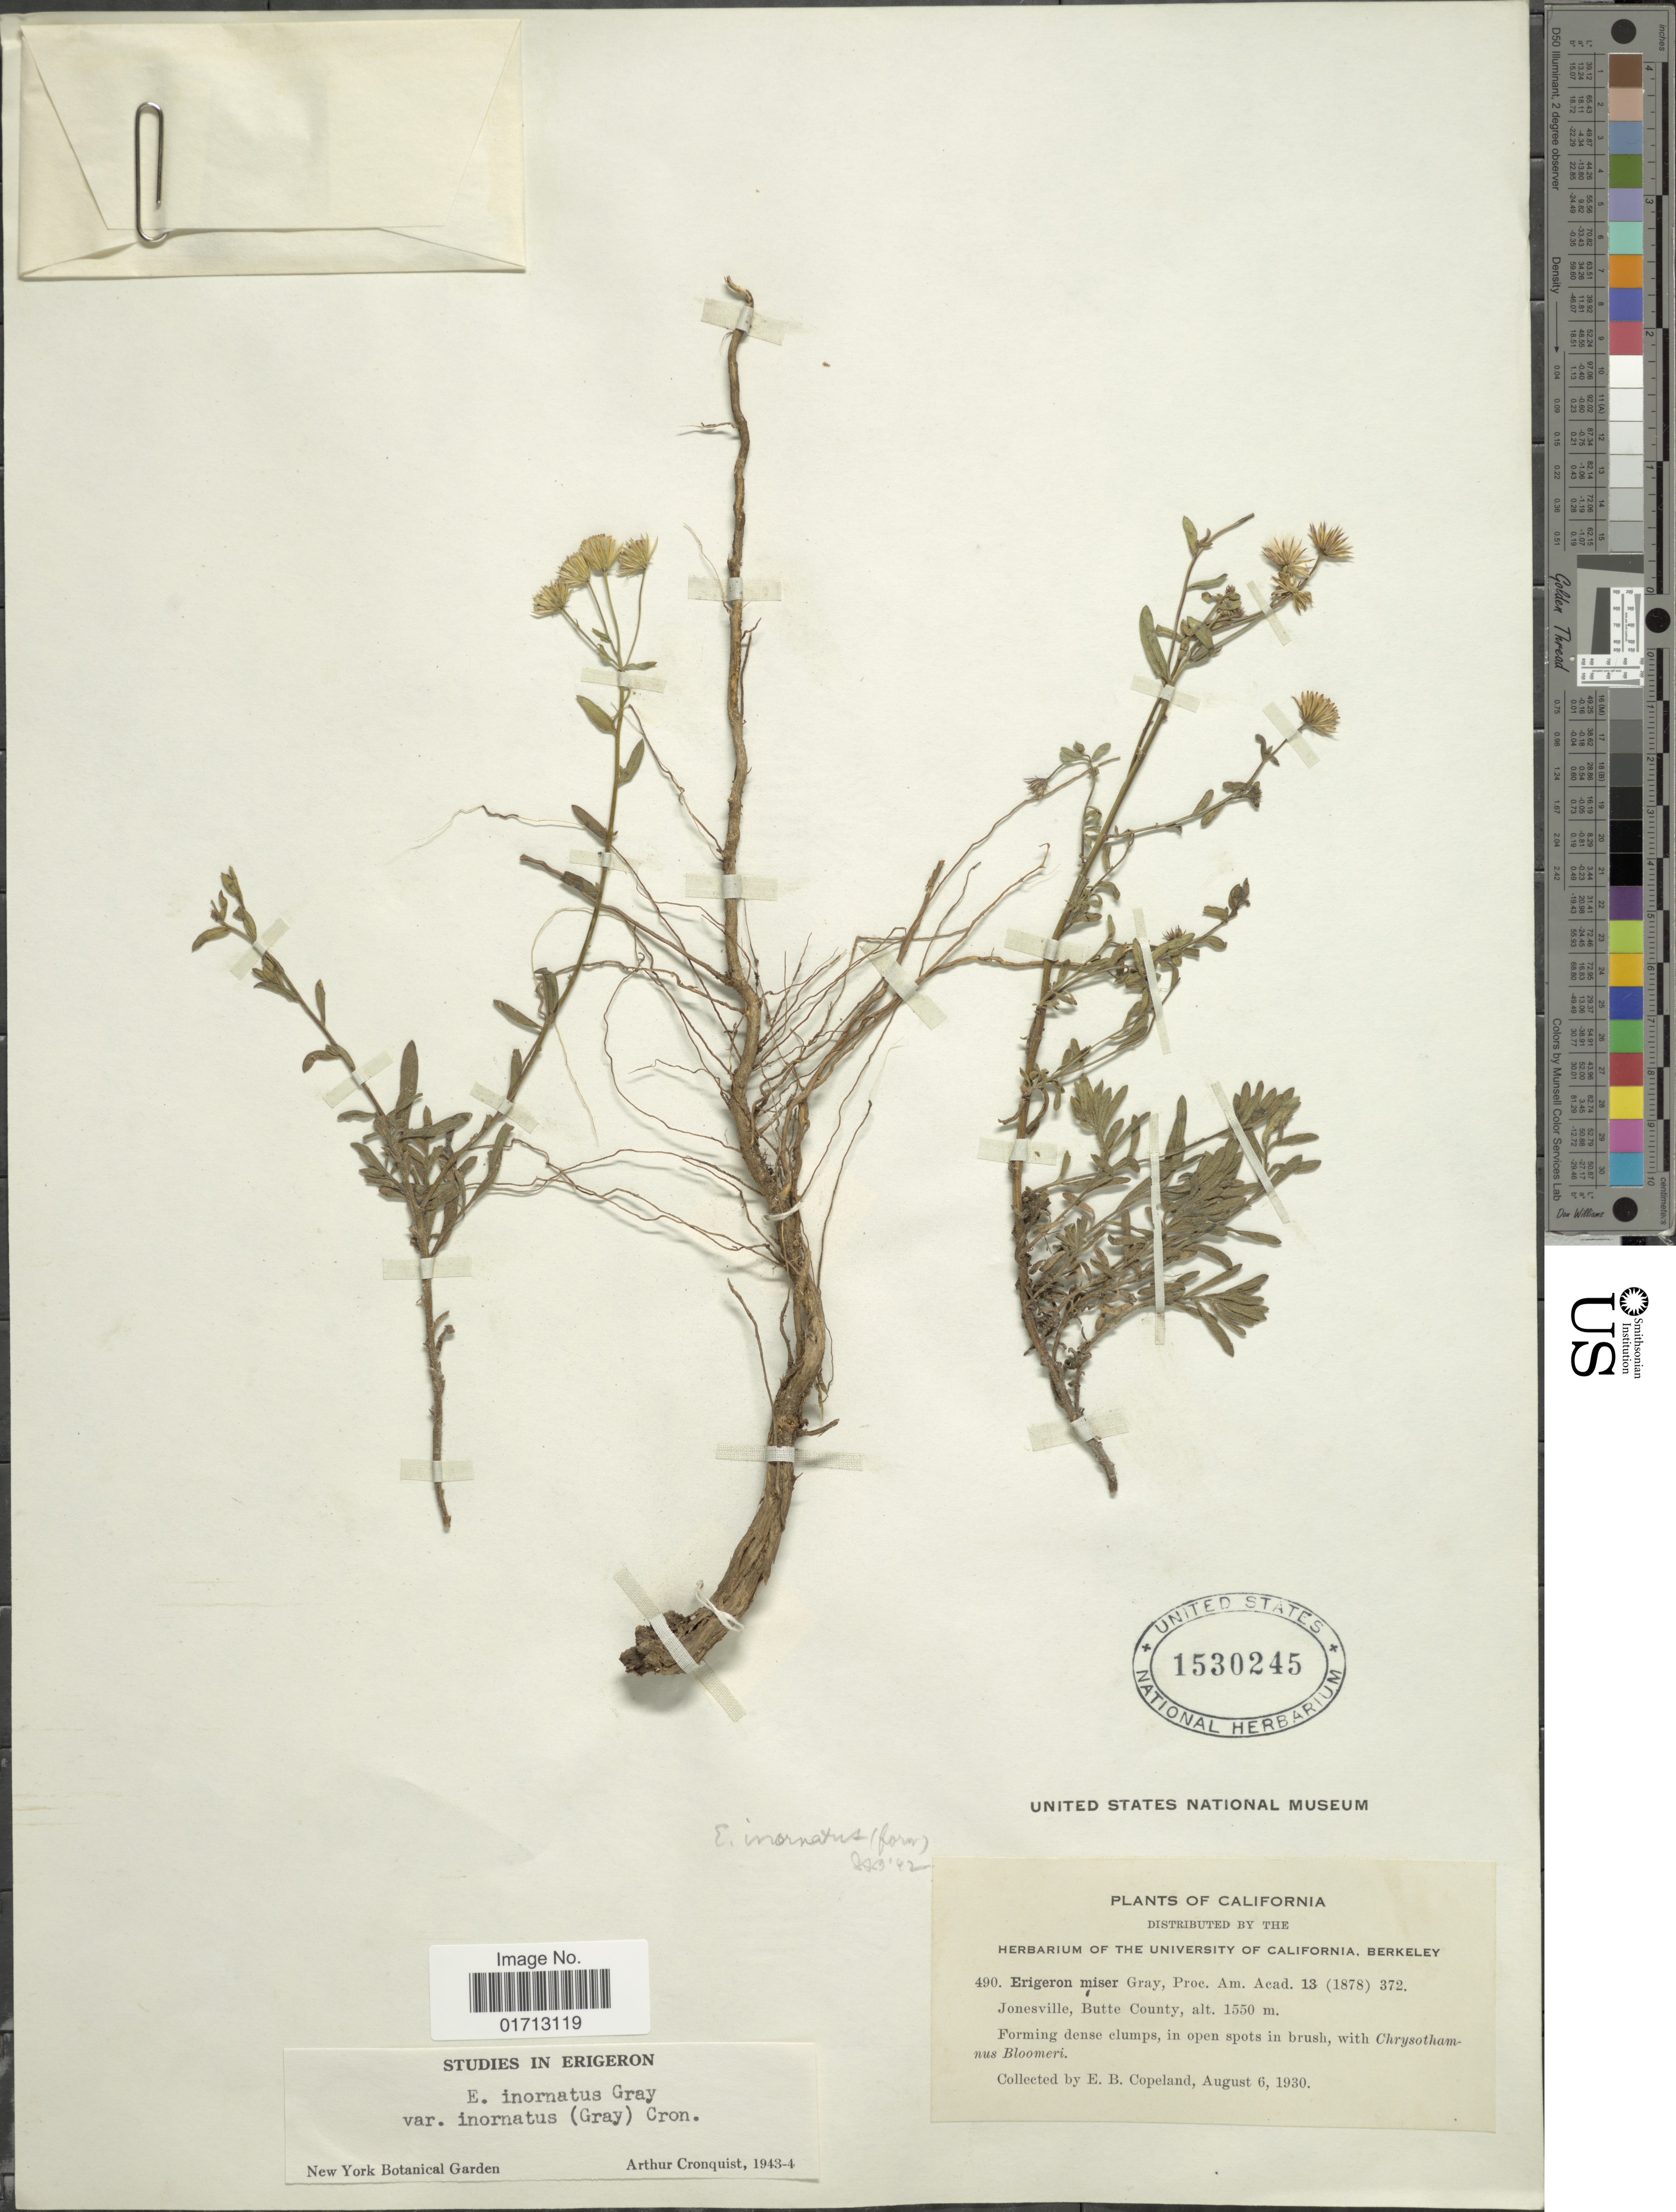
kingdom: Plantae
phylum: Tracheophyta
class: Magnoliopsida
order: Asterales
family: Asteraceae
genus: Erigeron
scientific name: Erigeron inornatus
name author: (A. Gray) A. Gray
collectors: E. B. Copeland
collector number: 490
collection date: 1930-08-06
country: United States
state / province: California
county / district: Butte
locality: Jonesville, Butte County.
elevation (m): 1550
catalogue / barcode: US 1530245